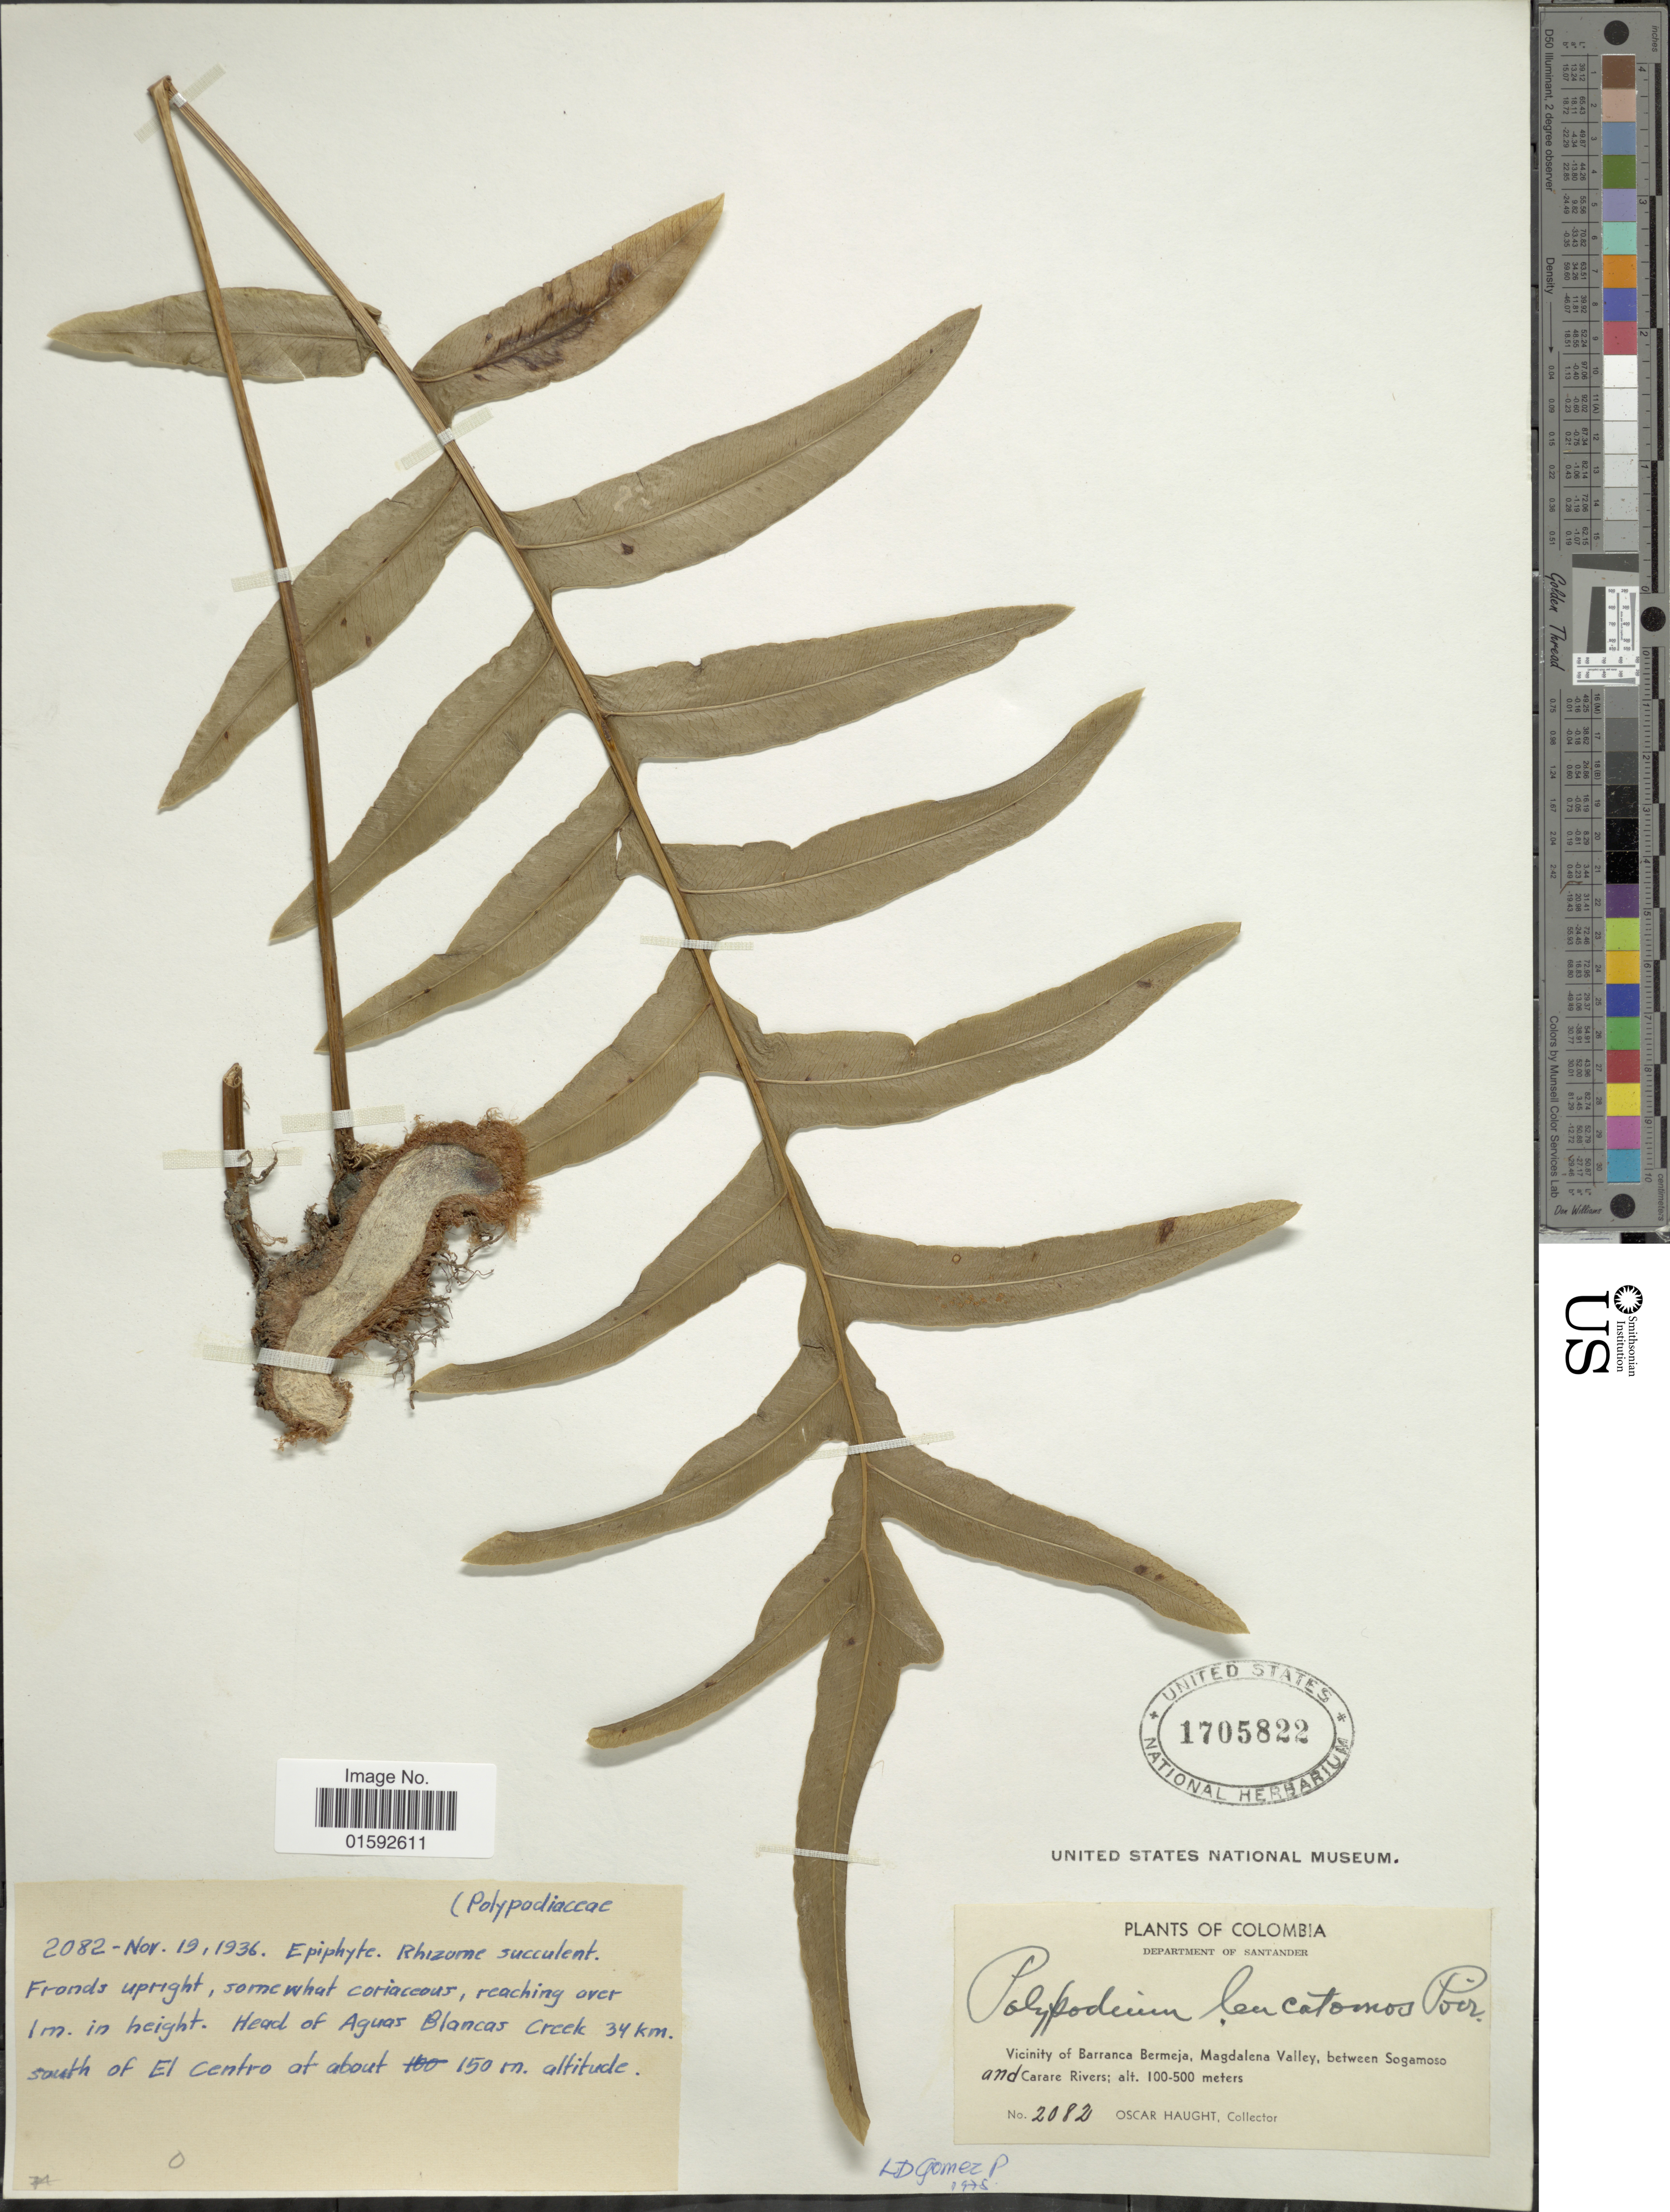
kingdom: Plantae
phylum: Tracheophyta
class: Polypodiopsida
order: Polypodiales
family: Polypodiaceae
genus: Phlebodium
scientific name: Phlebodium decumanum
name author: (Willd.) J. Sm.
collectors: O. L. Haught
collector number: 2082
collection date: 1936-11-19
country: Colombia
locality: Colombia, Department of Santander, Vicinity of Barranca Bermeja, Magdalena Valley, between Sogamoso and Carare Rivers. Head of aguas Blancas Creek 34 km. south of El Centro.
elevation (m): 150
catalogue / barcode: US 1705822